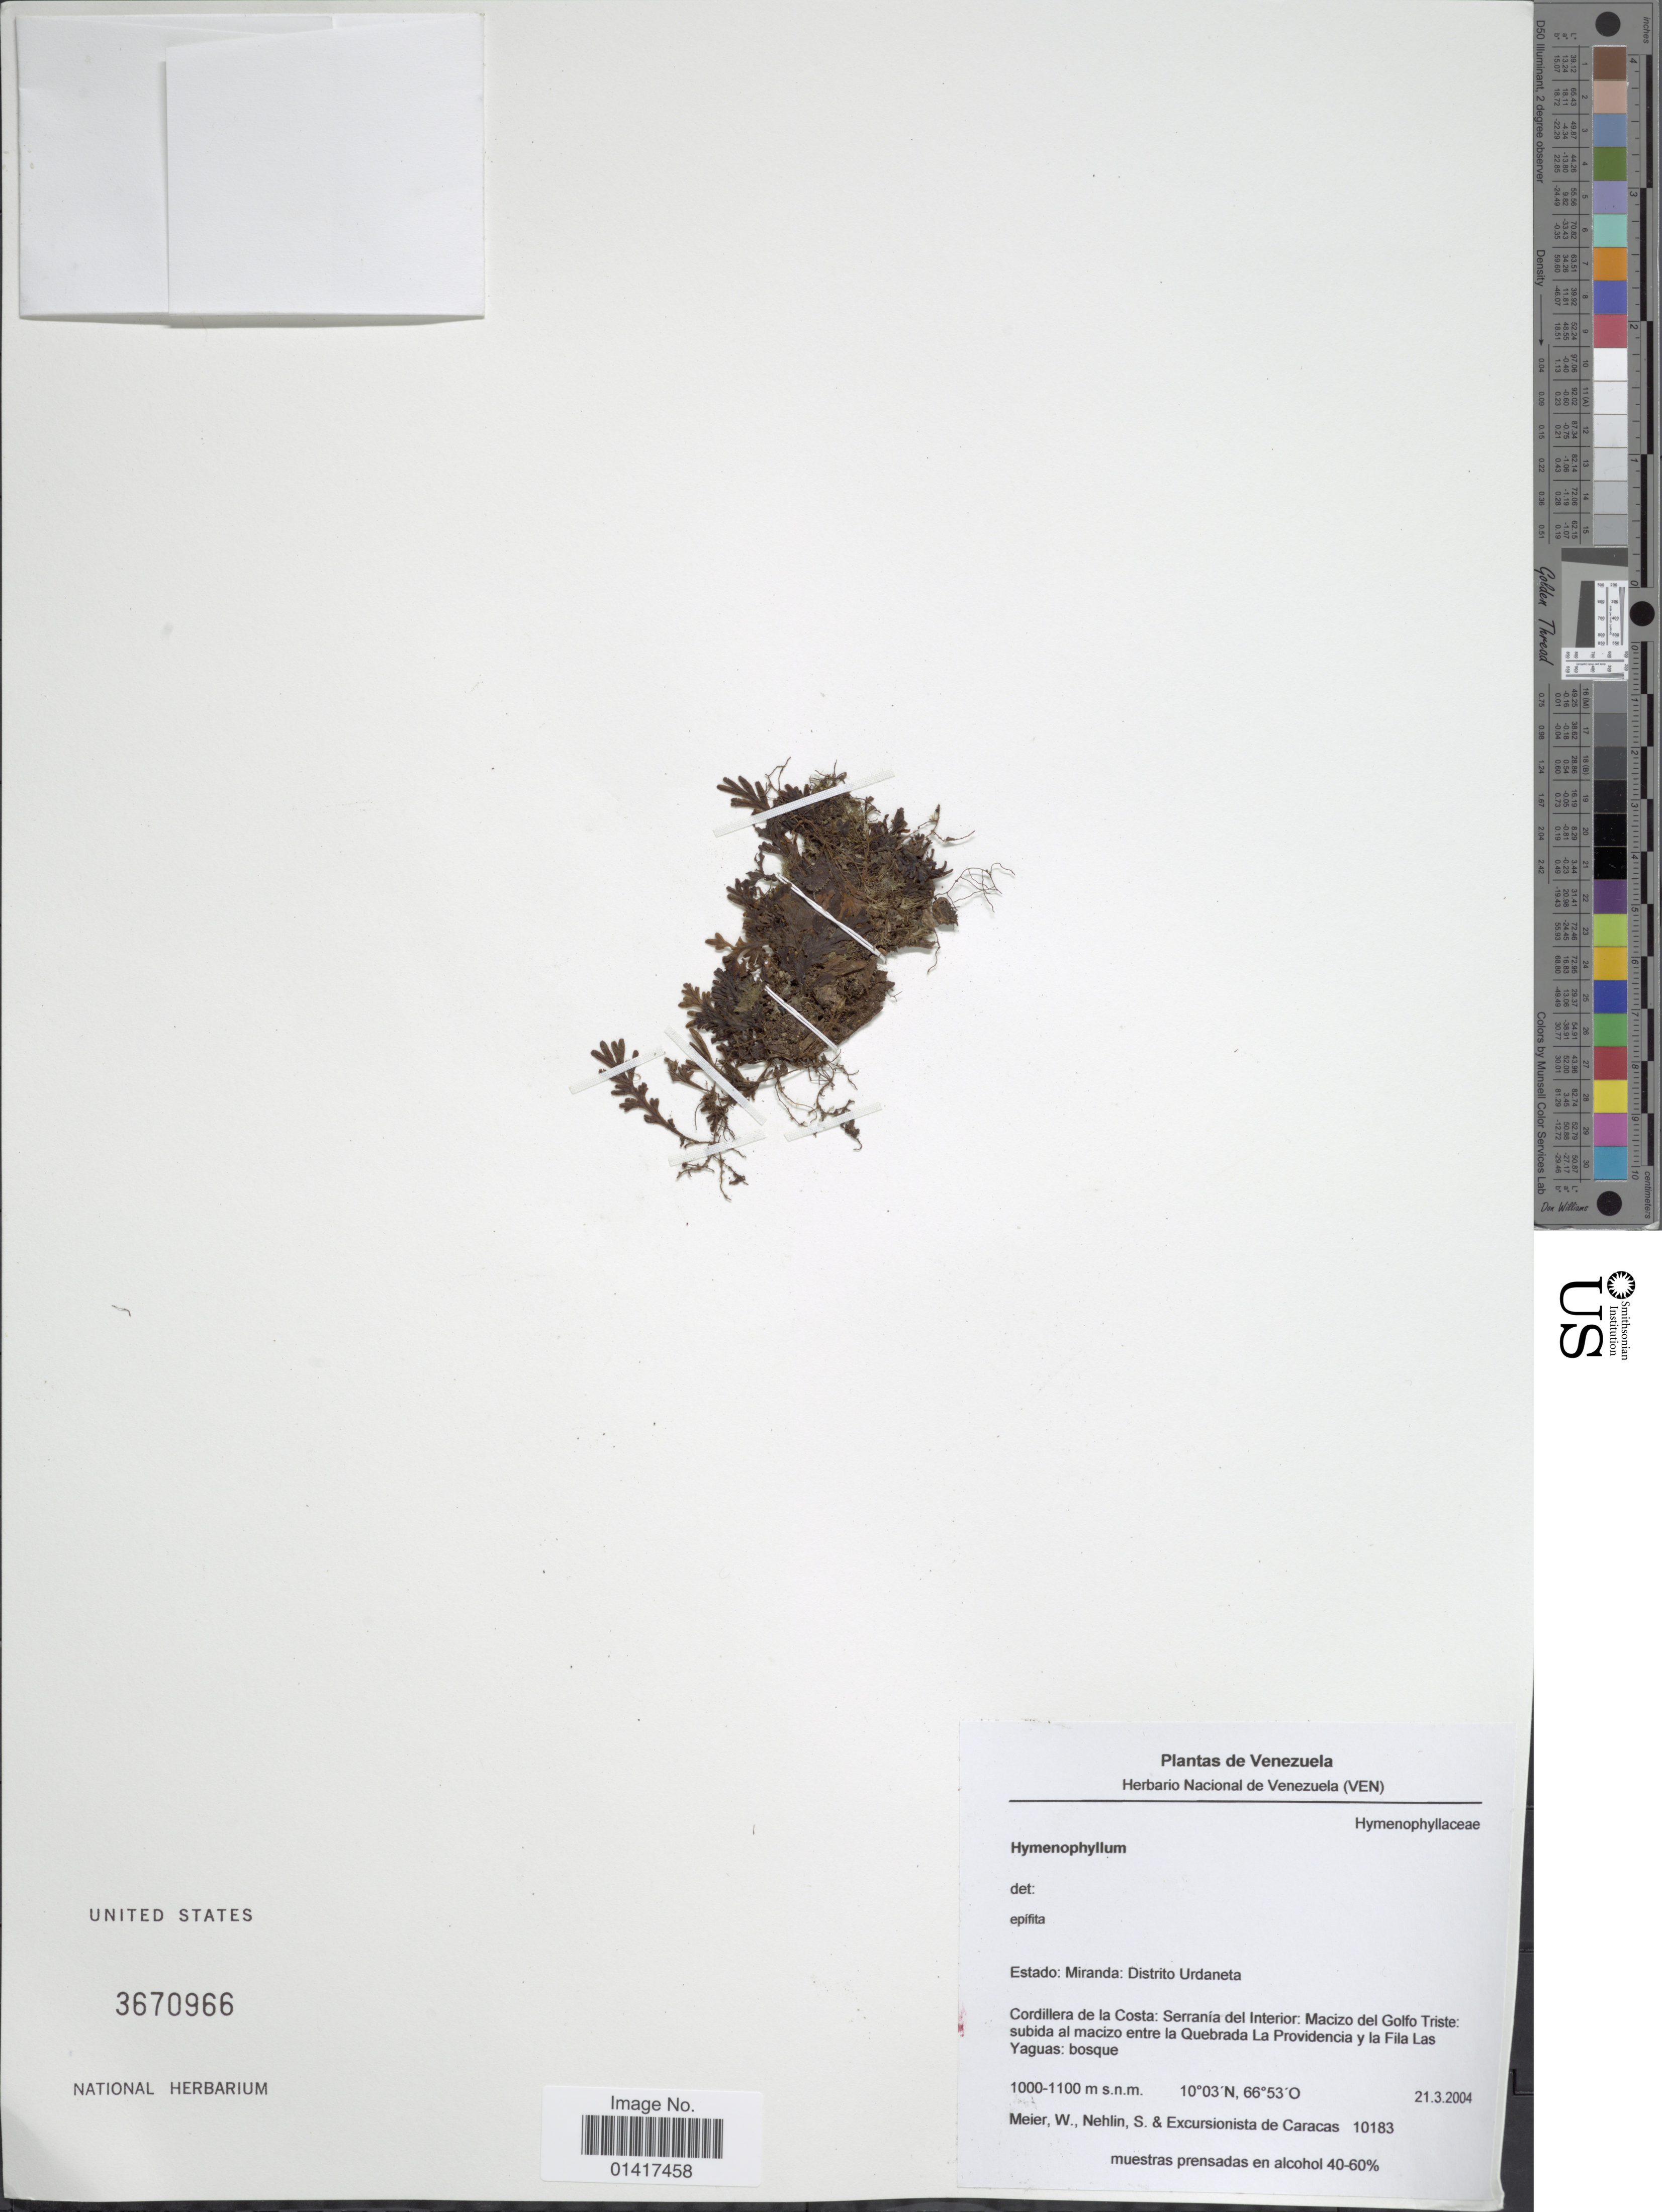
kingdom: Plantae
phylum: Tracheophyta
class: Polypodiopsida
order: Hymenophyllales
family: Hymenophyllaceae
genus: Hymenophyllum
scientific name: Hymenophyllum sp.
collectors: W. Meier, S. Nehlin & Excursionista de Caracas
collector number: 10183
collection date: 2004-03-21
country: Venezuela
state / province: Miranda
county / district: Urdaneta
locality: Cordillera de la Costa: Serrania del Interior: Macizo del Golfo Triste: subida al macizo entre la Quebrada La Providencia y la Fila Las Yaguas: bosque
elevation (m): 1000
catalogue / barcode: US 3670966